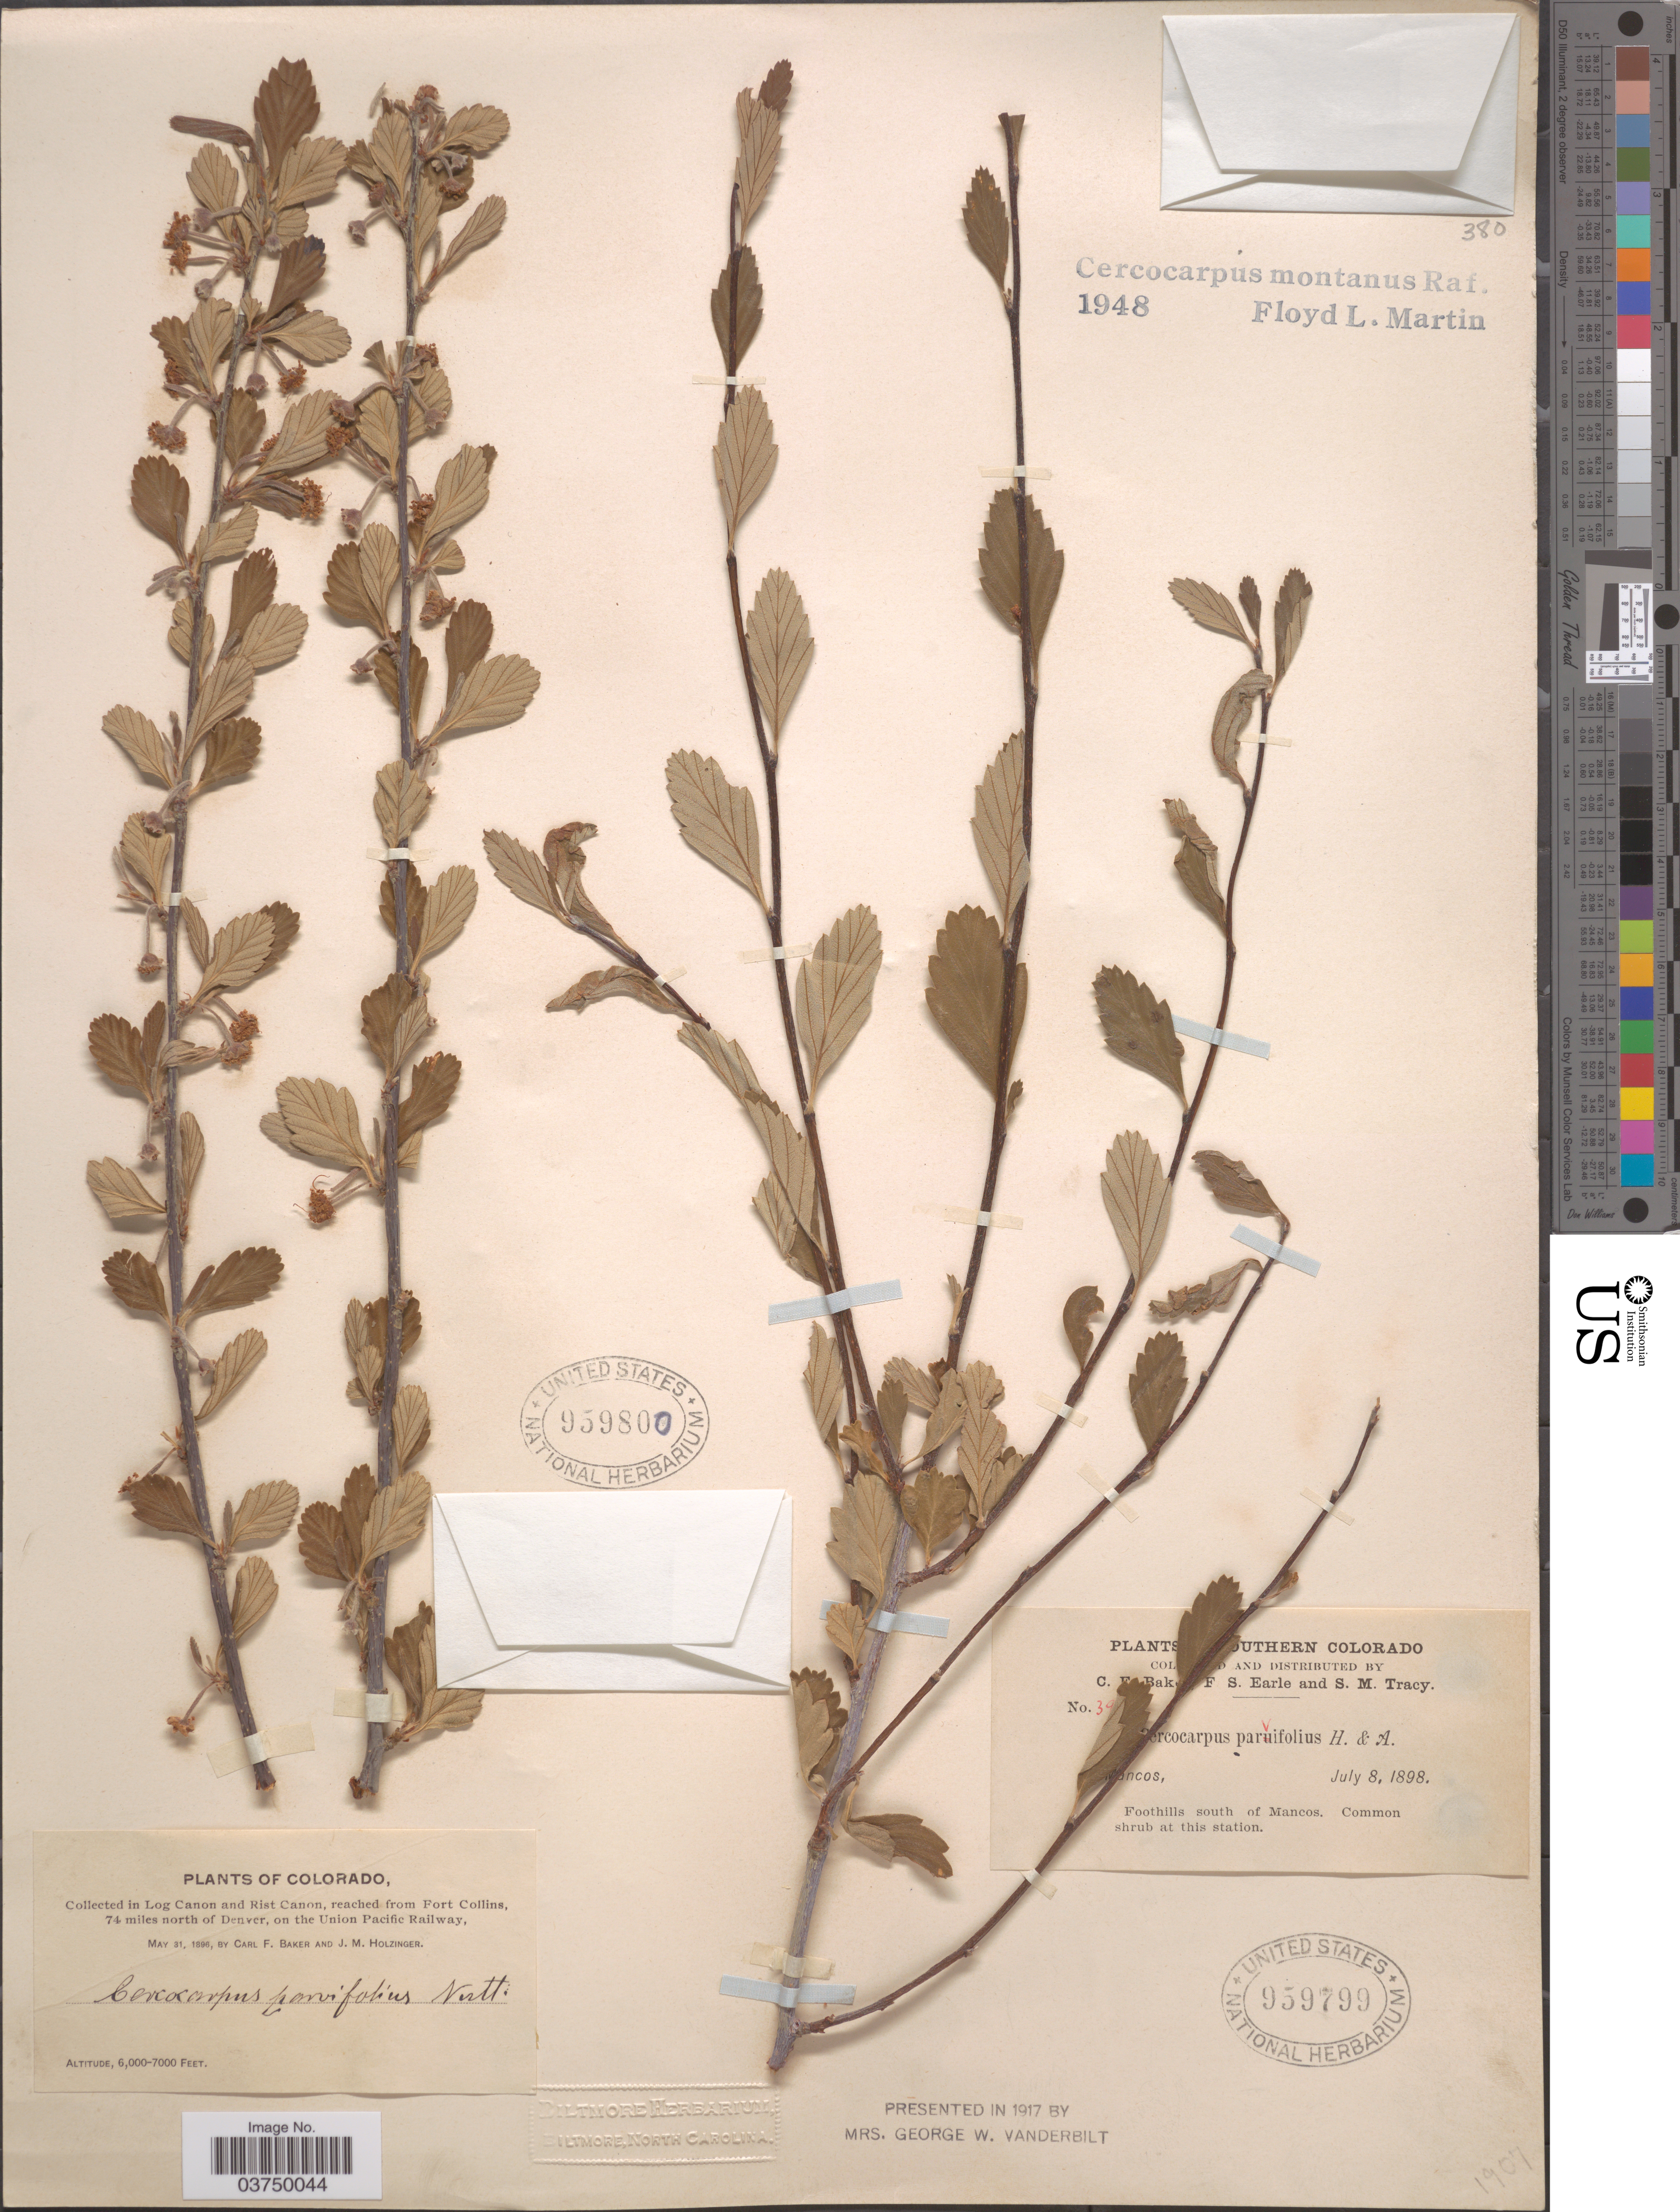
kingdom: Plantae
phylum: Tracheophyta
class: Magnoliopsida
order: Rosales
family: Rosaceae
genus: Cercocarpus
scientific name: Cercocarpus montanus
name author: Raf.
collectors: C. F. Baker, F. S. Earle & S. M. Tracy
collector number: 39!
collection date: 1898-07-08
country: United States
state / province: Colorado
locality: Southern Colorado. Mancos. Foothills south of Mancos.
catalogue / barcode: US 959799-2